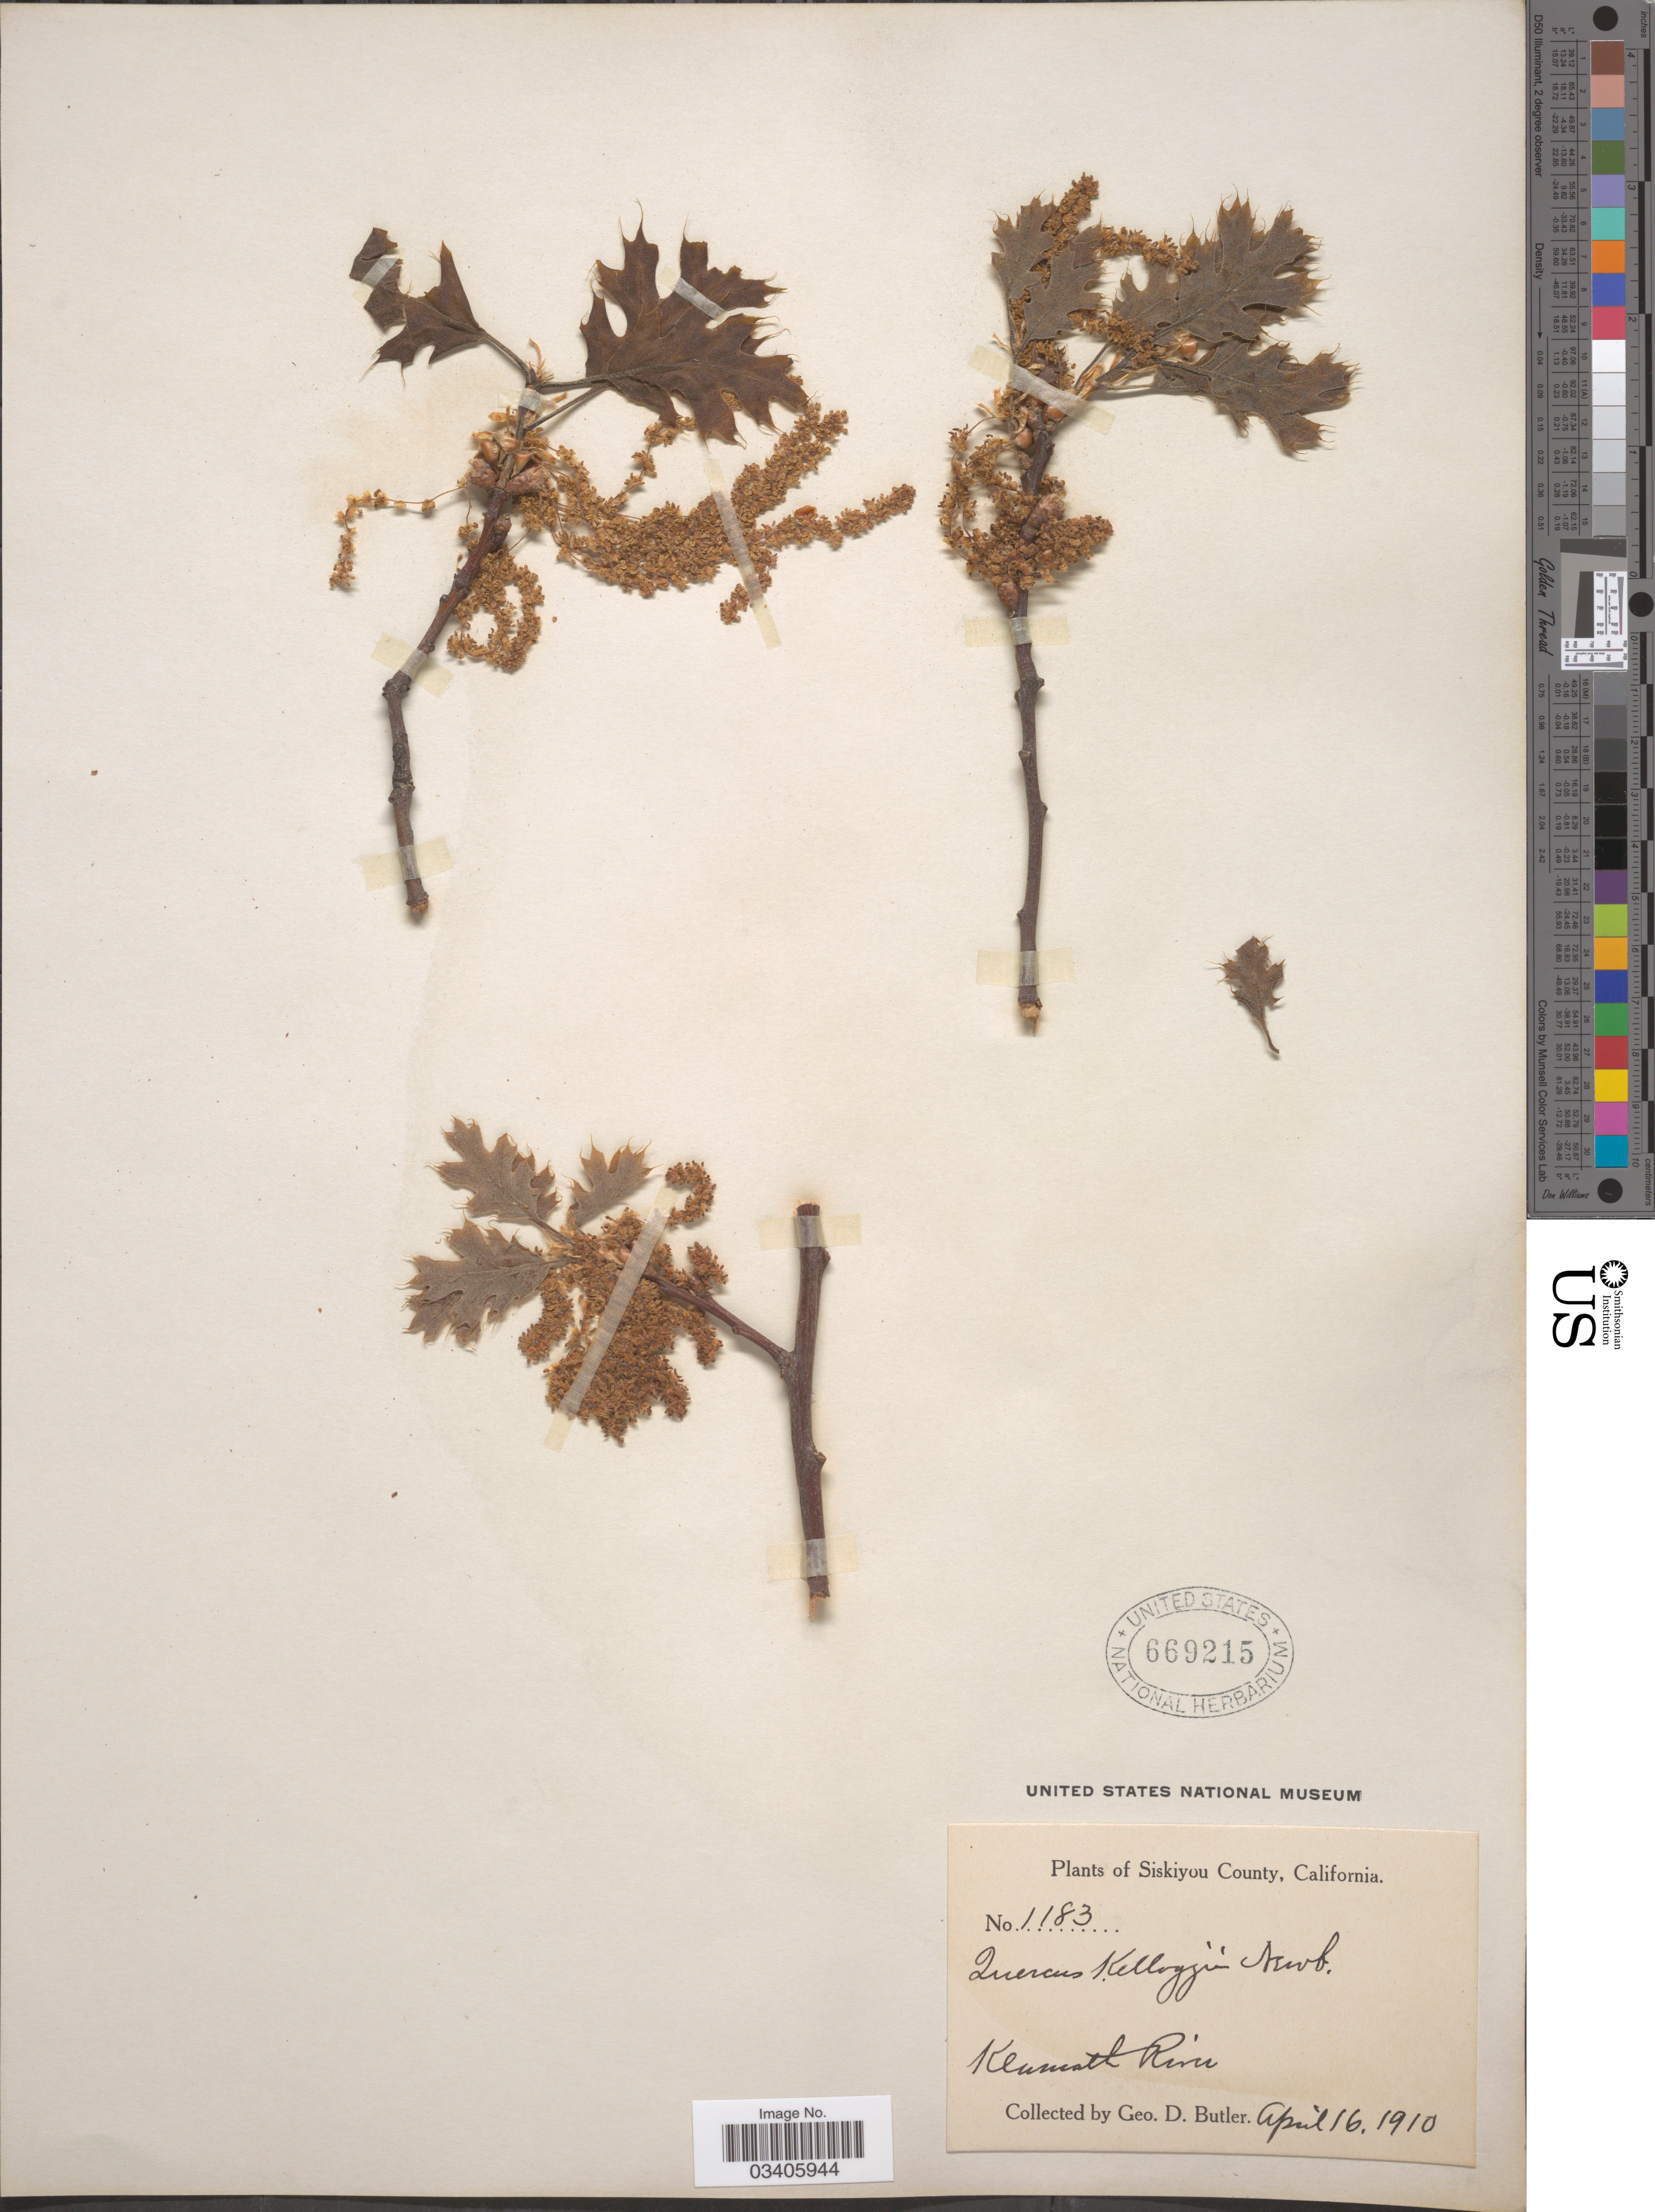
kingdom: Plantae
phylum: Tracheophyta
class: Magnoliopsida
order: Fagales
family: Fagaceae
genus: Quercus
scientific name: Quercus kelloggii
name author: Newb.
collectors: G. D. Butler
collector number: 1183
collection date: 1910-04-16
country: United States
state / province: California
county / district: Siskiyou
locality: Siskiyou County. Klamath River.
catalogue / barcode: US 669215